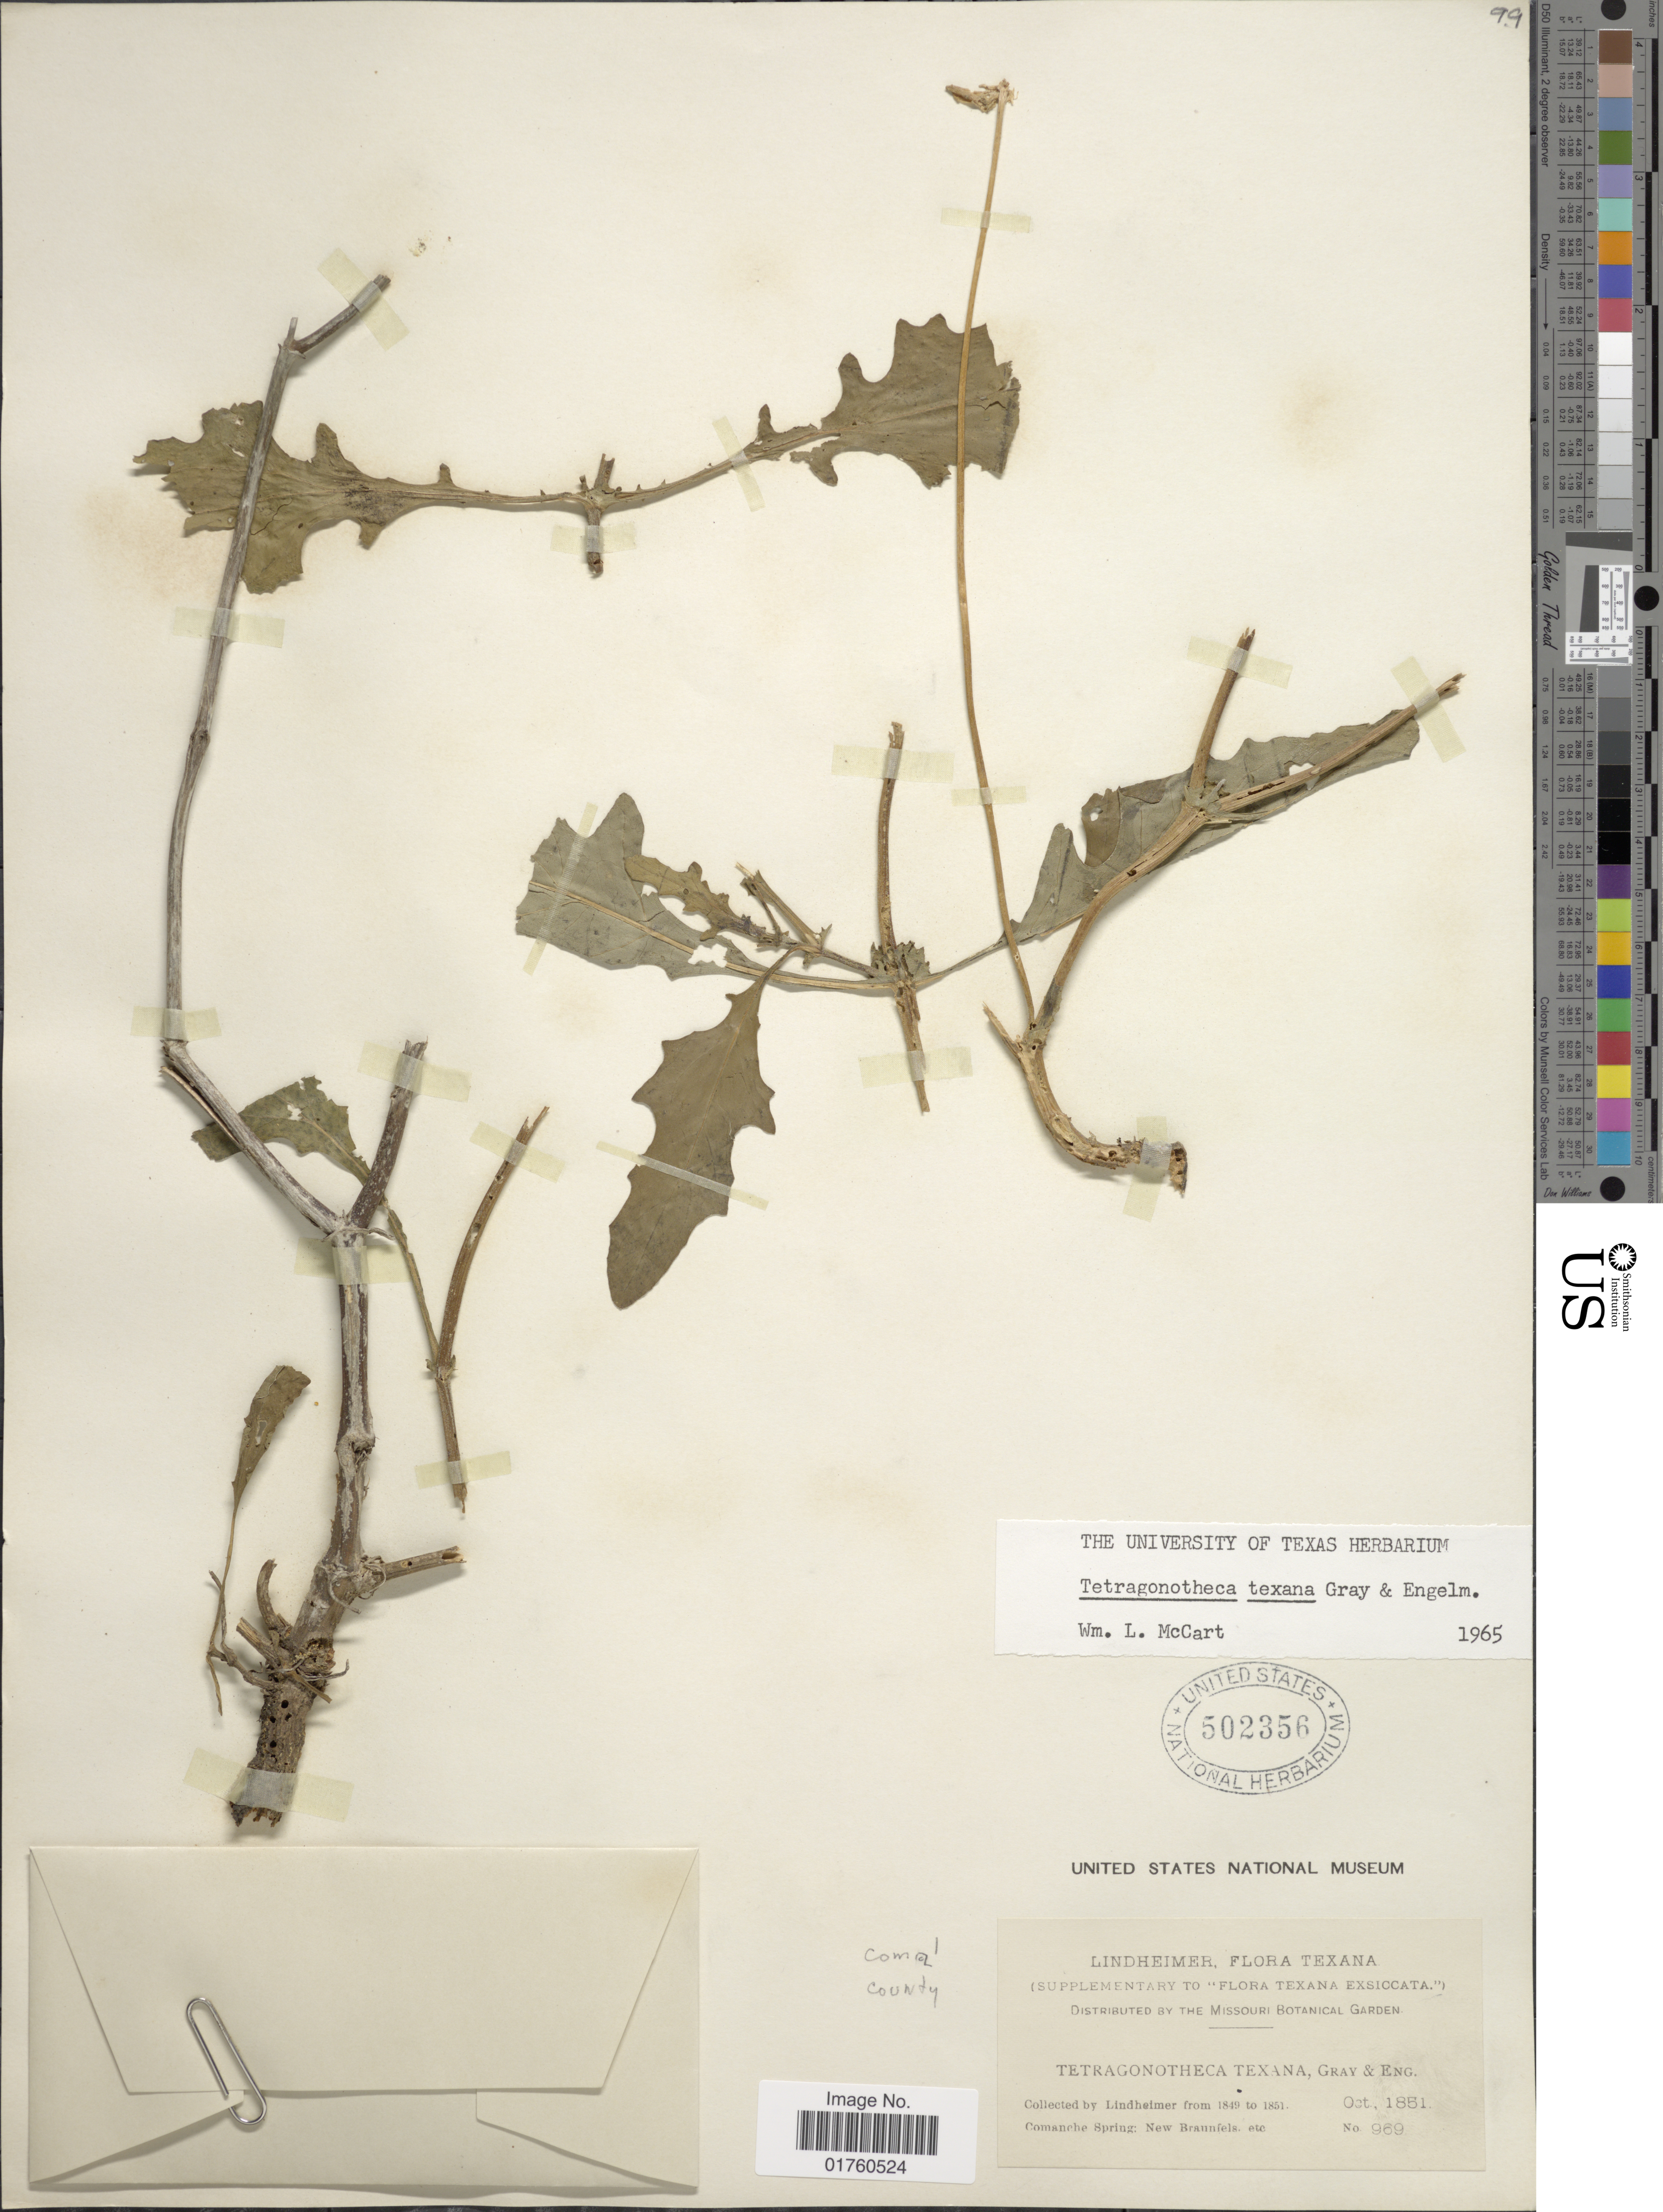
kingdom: Plantae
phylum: Tracheophyta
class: Magnoliopsida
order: Asterales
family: Asteraceae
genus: Tetragonotheca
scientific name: Tetragonotheca texana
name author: A. Gray & Engelm.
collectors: -. Lindheimer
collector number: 969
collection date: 1851-10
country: United States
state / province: Texas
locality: Comanche Spring, New Braunfels etc.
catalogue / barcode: US 502356